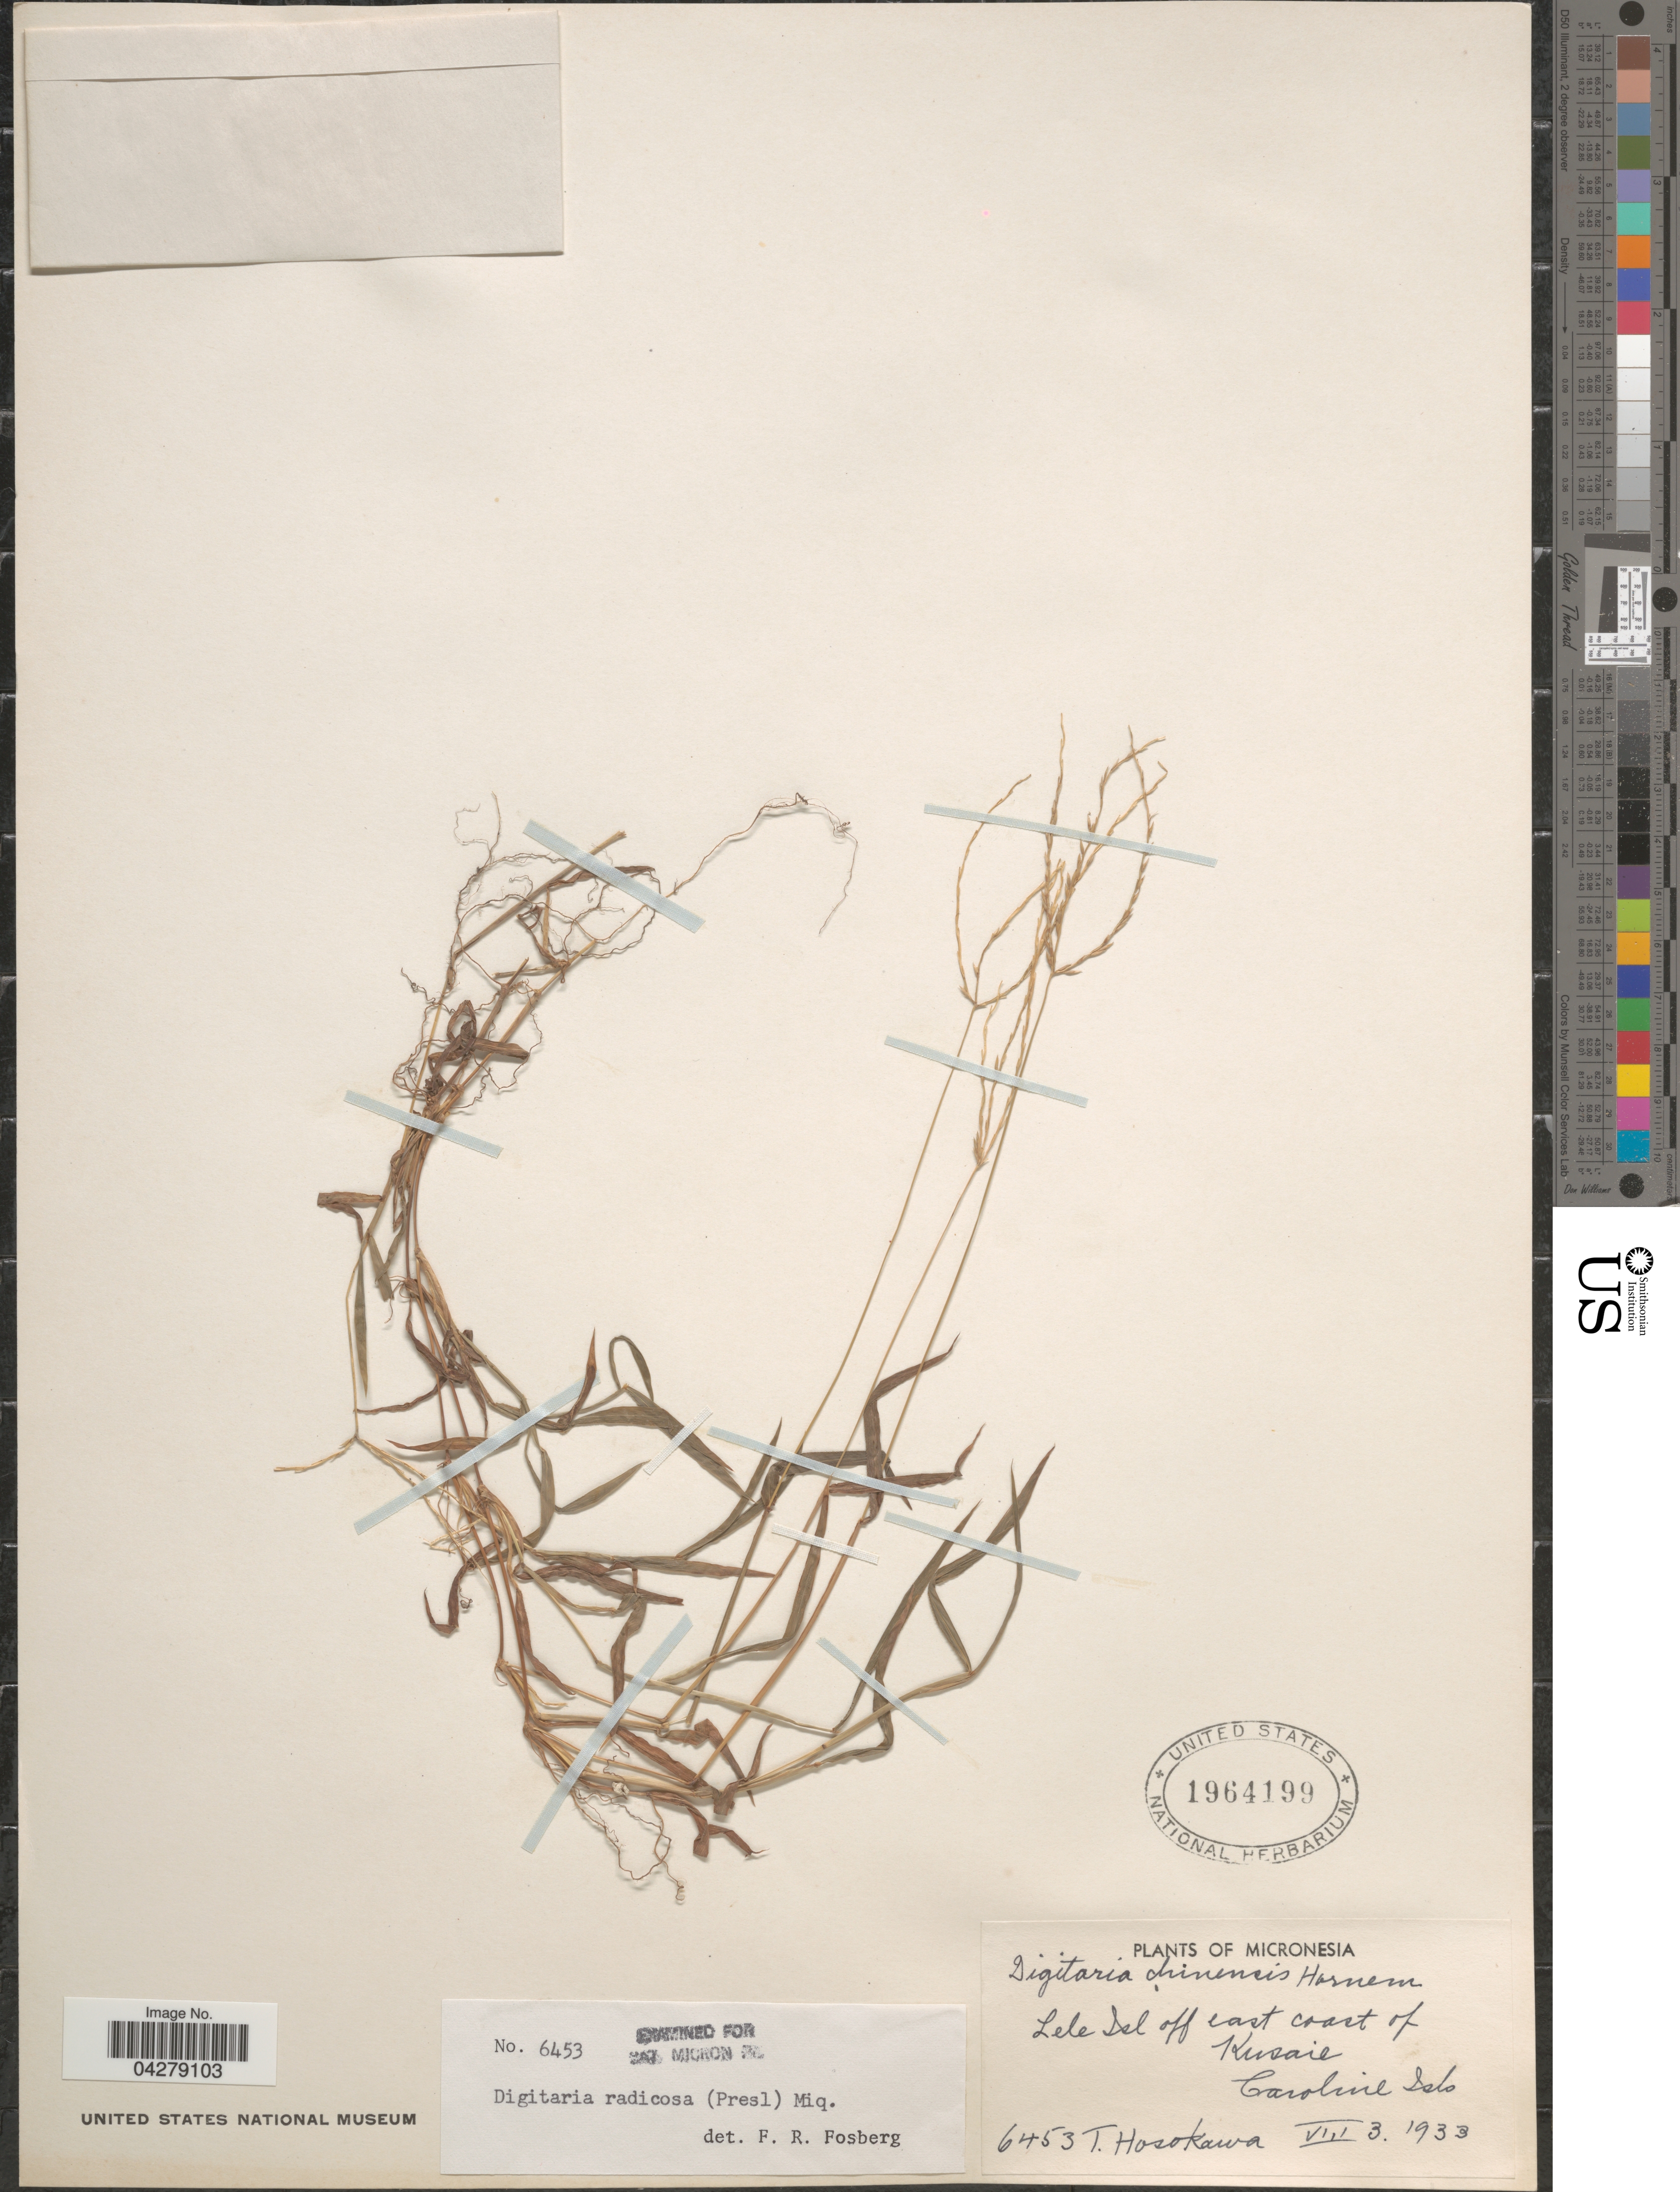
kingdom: Plantae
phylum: Tracheophyta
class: Liliopsida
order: Poales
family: Poaceae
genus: Digitaria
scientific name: Digitaria radicosa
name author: (J. Presl) Miq.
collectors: T. Hosokawa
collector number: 6453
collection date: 1933-08-03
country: Micronesia, Federated States of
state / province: Kosrae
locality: Lele Isl. off east coast of Kusaie. Caroline Isls.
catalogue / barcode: US 1964199